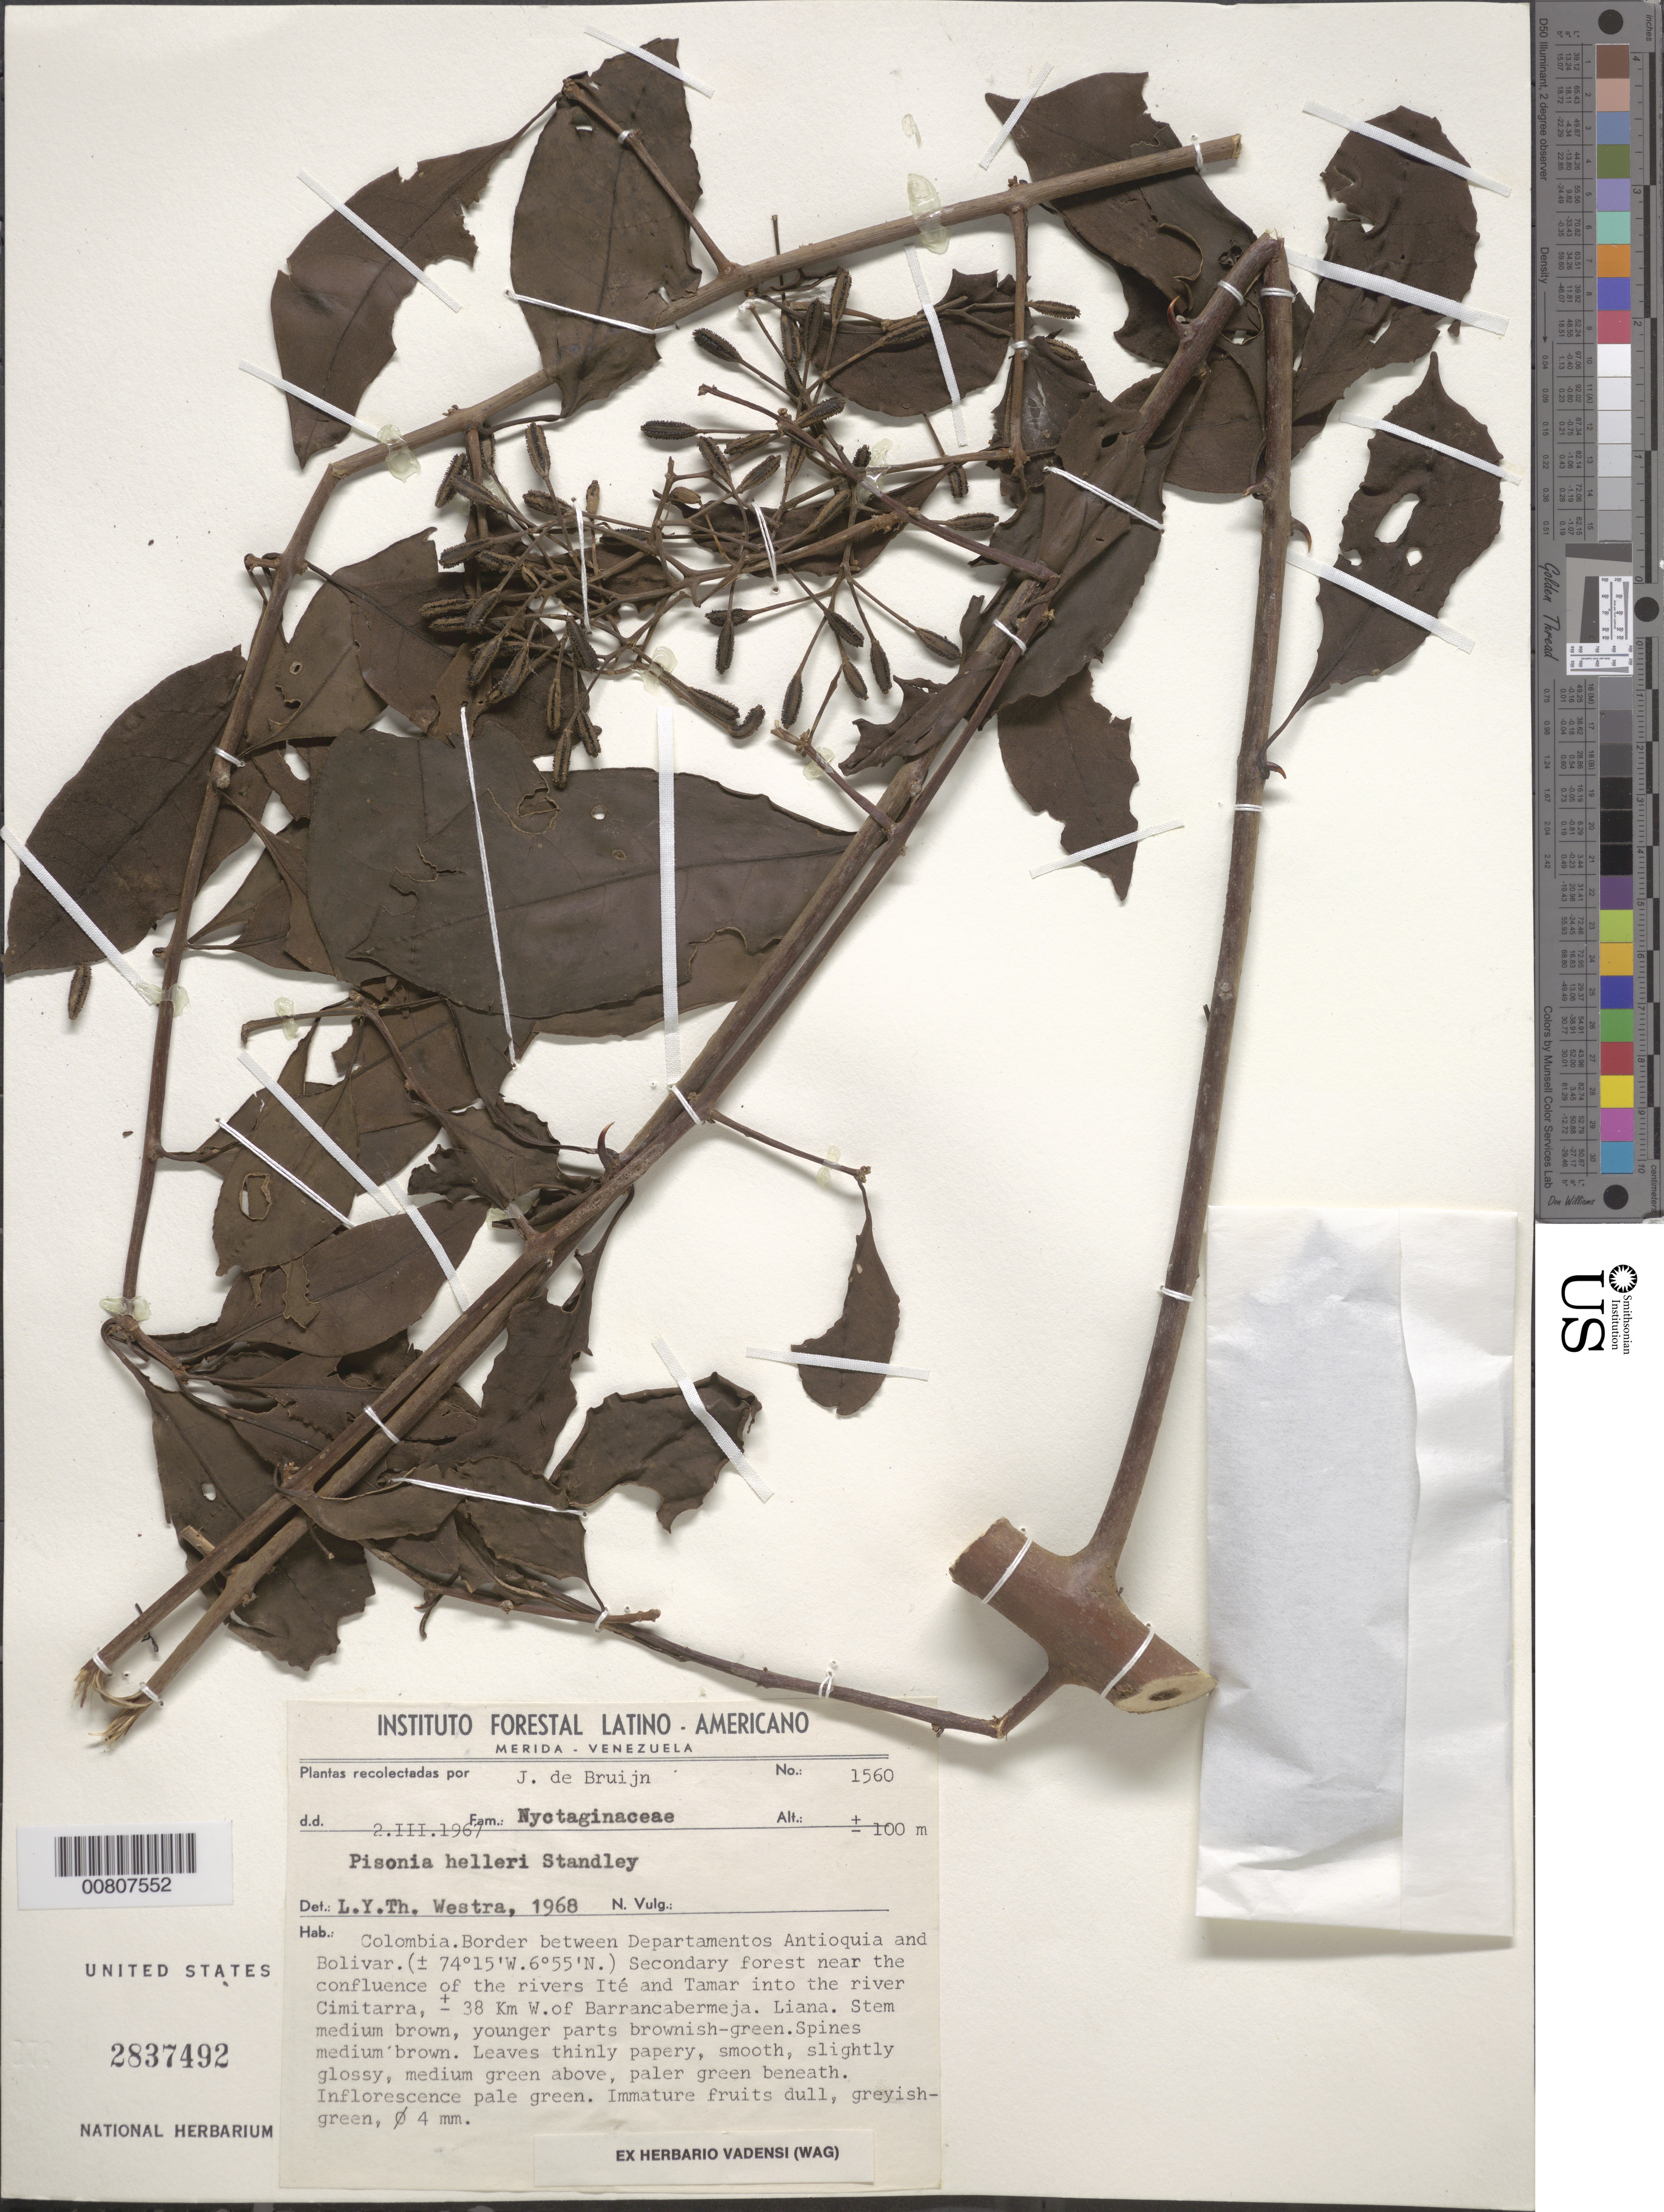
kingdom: Plantae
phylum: Tracheophyta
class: Magnoliopsida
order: Caryophyllales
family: Nyctaginaceae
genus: Pisonia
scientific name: Pisonia helleri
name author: Standl.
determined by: Westra, L. Y. T., (U), Nationaal Herbarium Nederland, Utrecht University branch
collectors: J. Bruijn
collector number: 1560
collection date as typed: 2-Mar-67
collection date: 1967-03-02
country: Colombia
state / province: Antioquia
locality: Dpto. Antioquia and Dpto. Bolívar border, near the confluence of the rivers Ite and Tamar into the river Cimitarra, +- 38 km W. of Barrancabermeja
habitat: Secondary forest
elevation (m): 100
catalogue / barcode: US 2837492